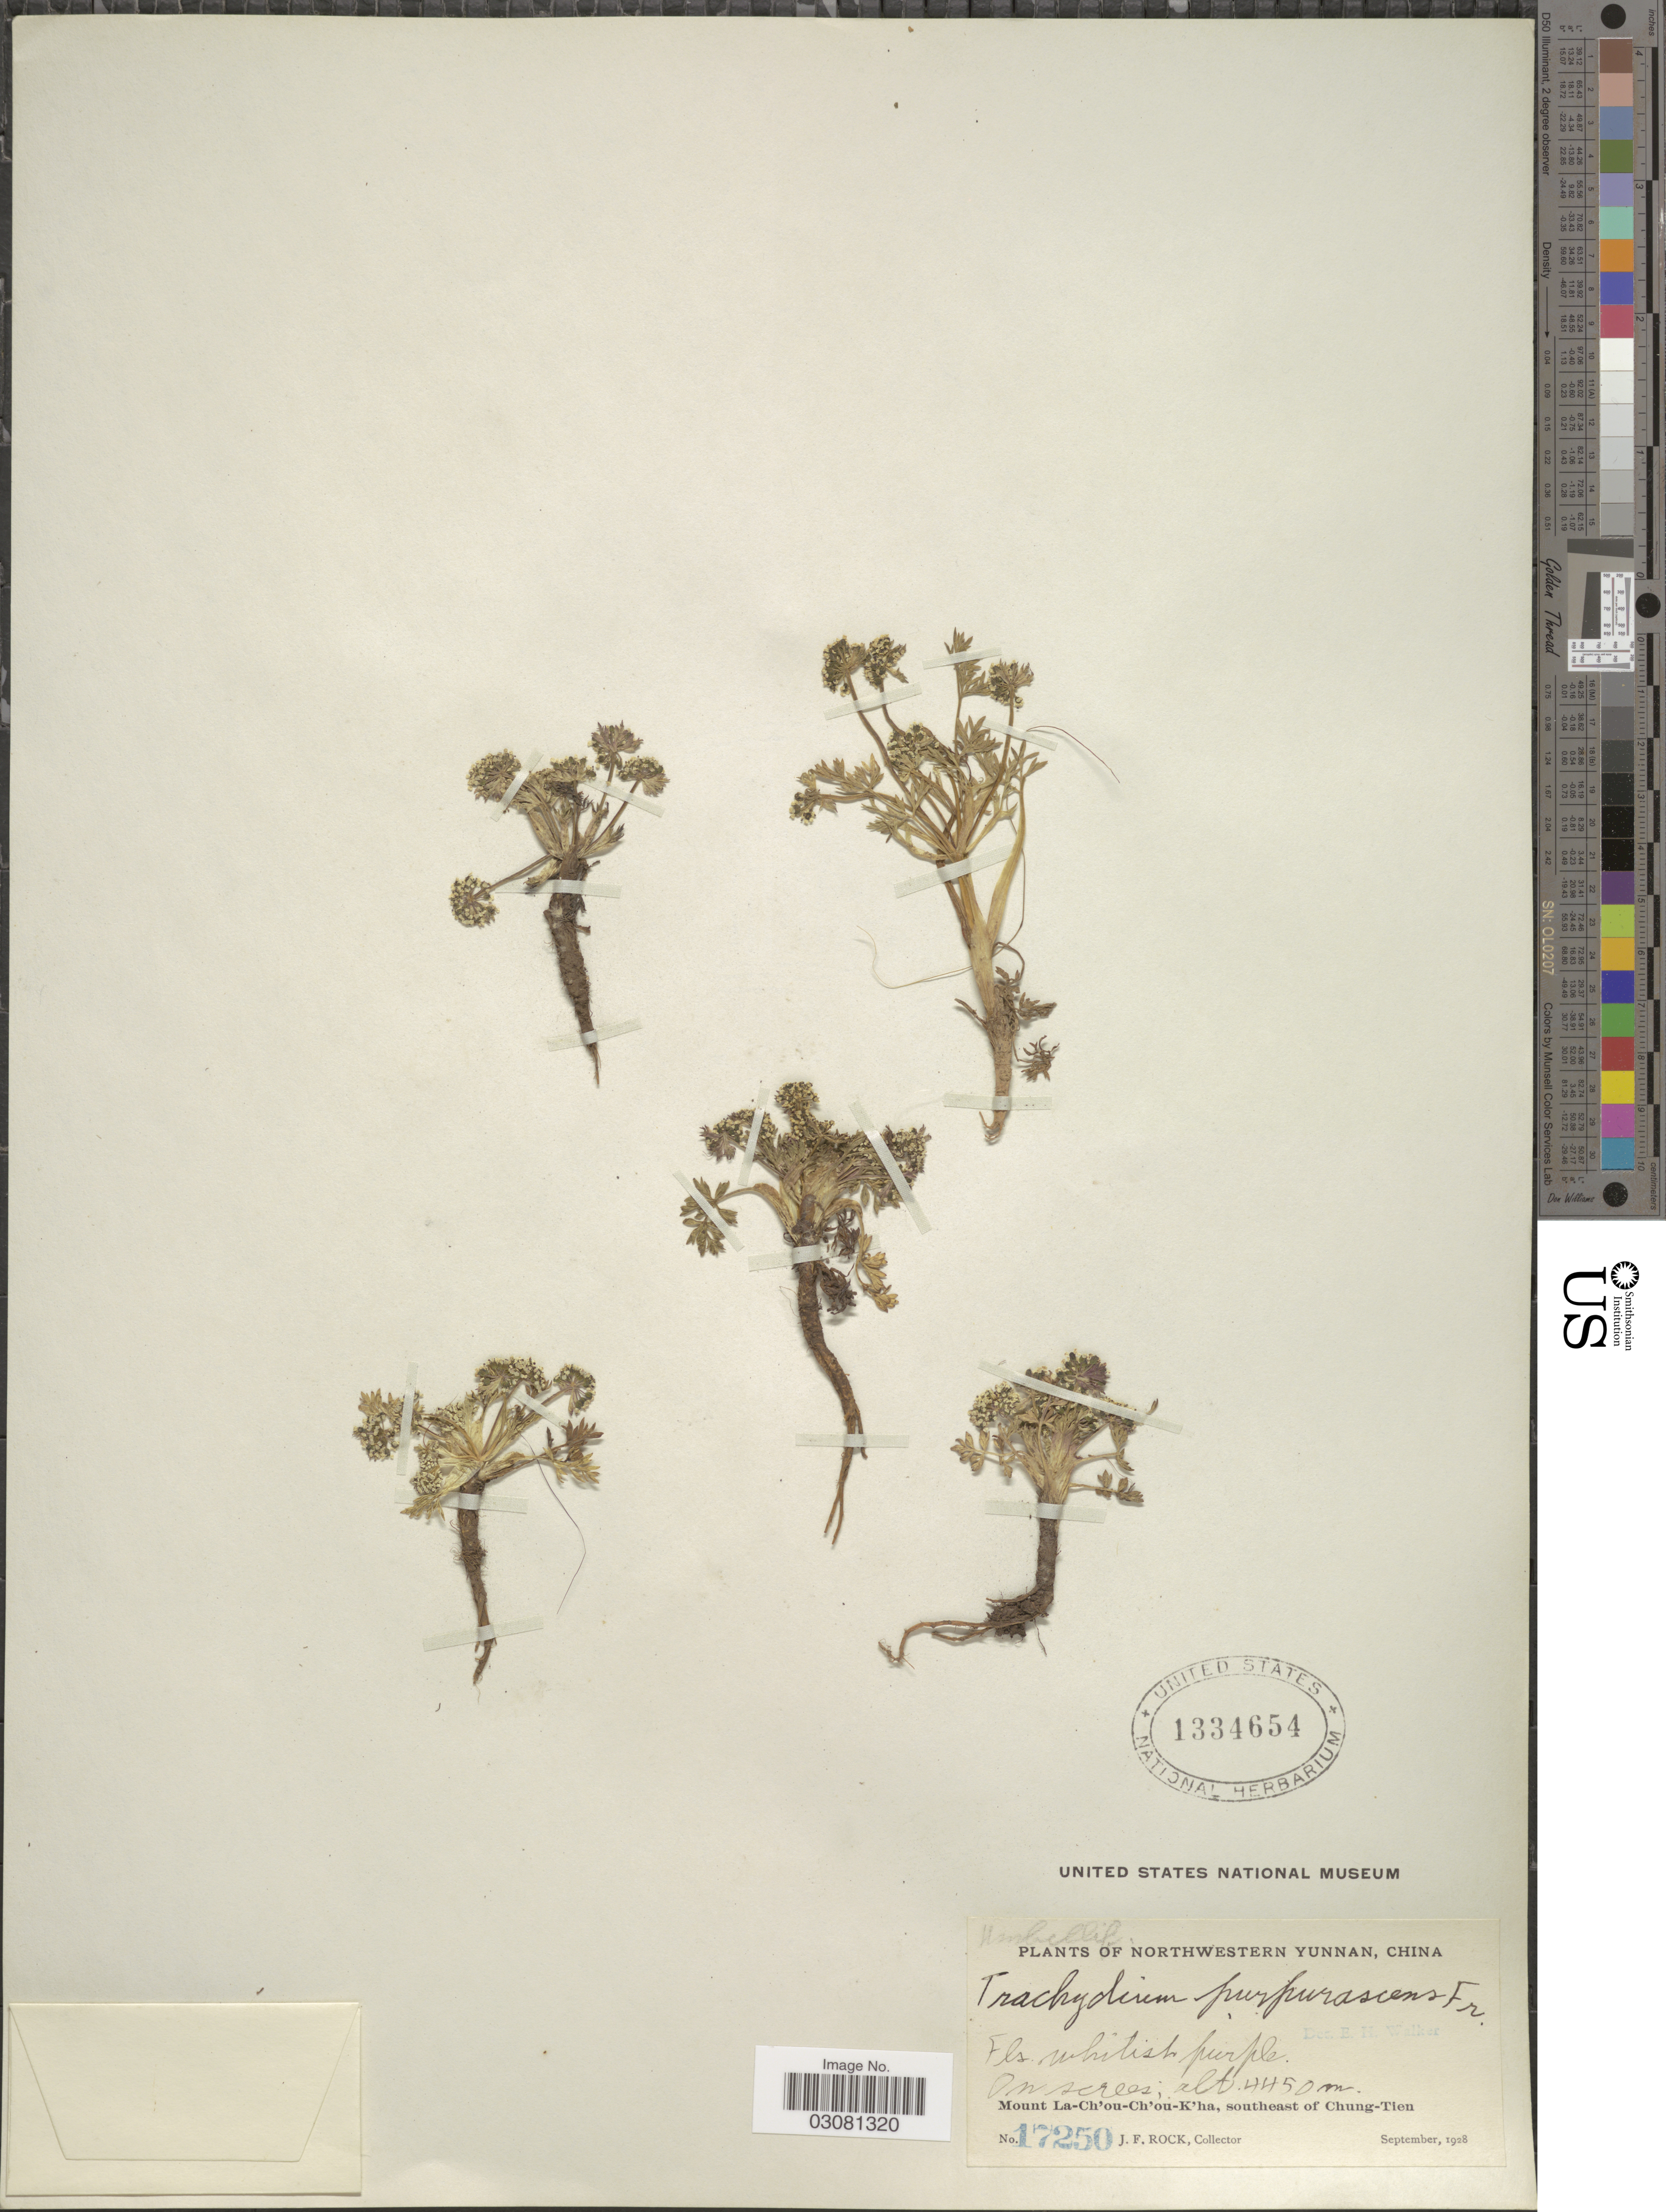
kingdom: Plantae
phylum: Tracheophyta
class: Magnoliopsida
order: Apiales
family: Apiaceae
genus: Trachydium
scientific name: Trachydium purpurascens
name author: Franch.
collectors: J. Rock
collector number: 17250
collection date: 1928-09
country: China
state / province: Yunnan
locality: Northwestern Yunnan. Mount La-Ch'ou- Ch'ou- K'ha, southeast of Chung-Tien.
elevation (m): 4450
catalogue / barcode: US 1334654